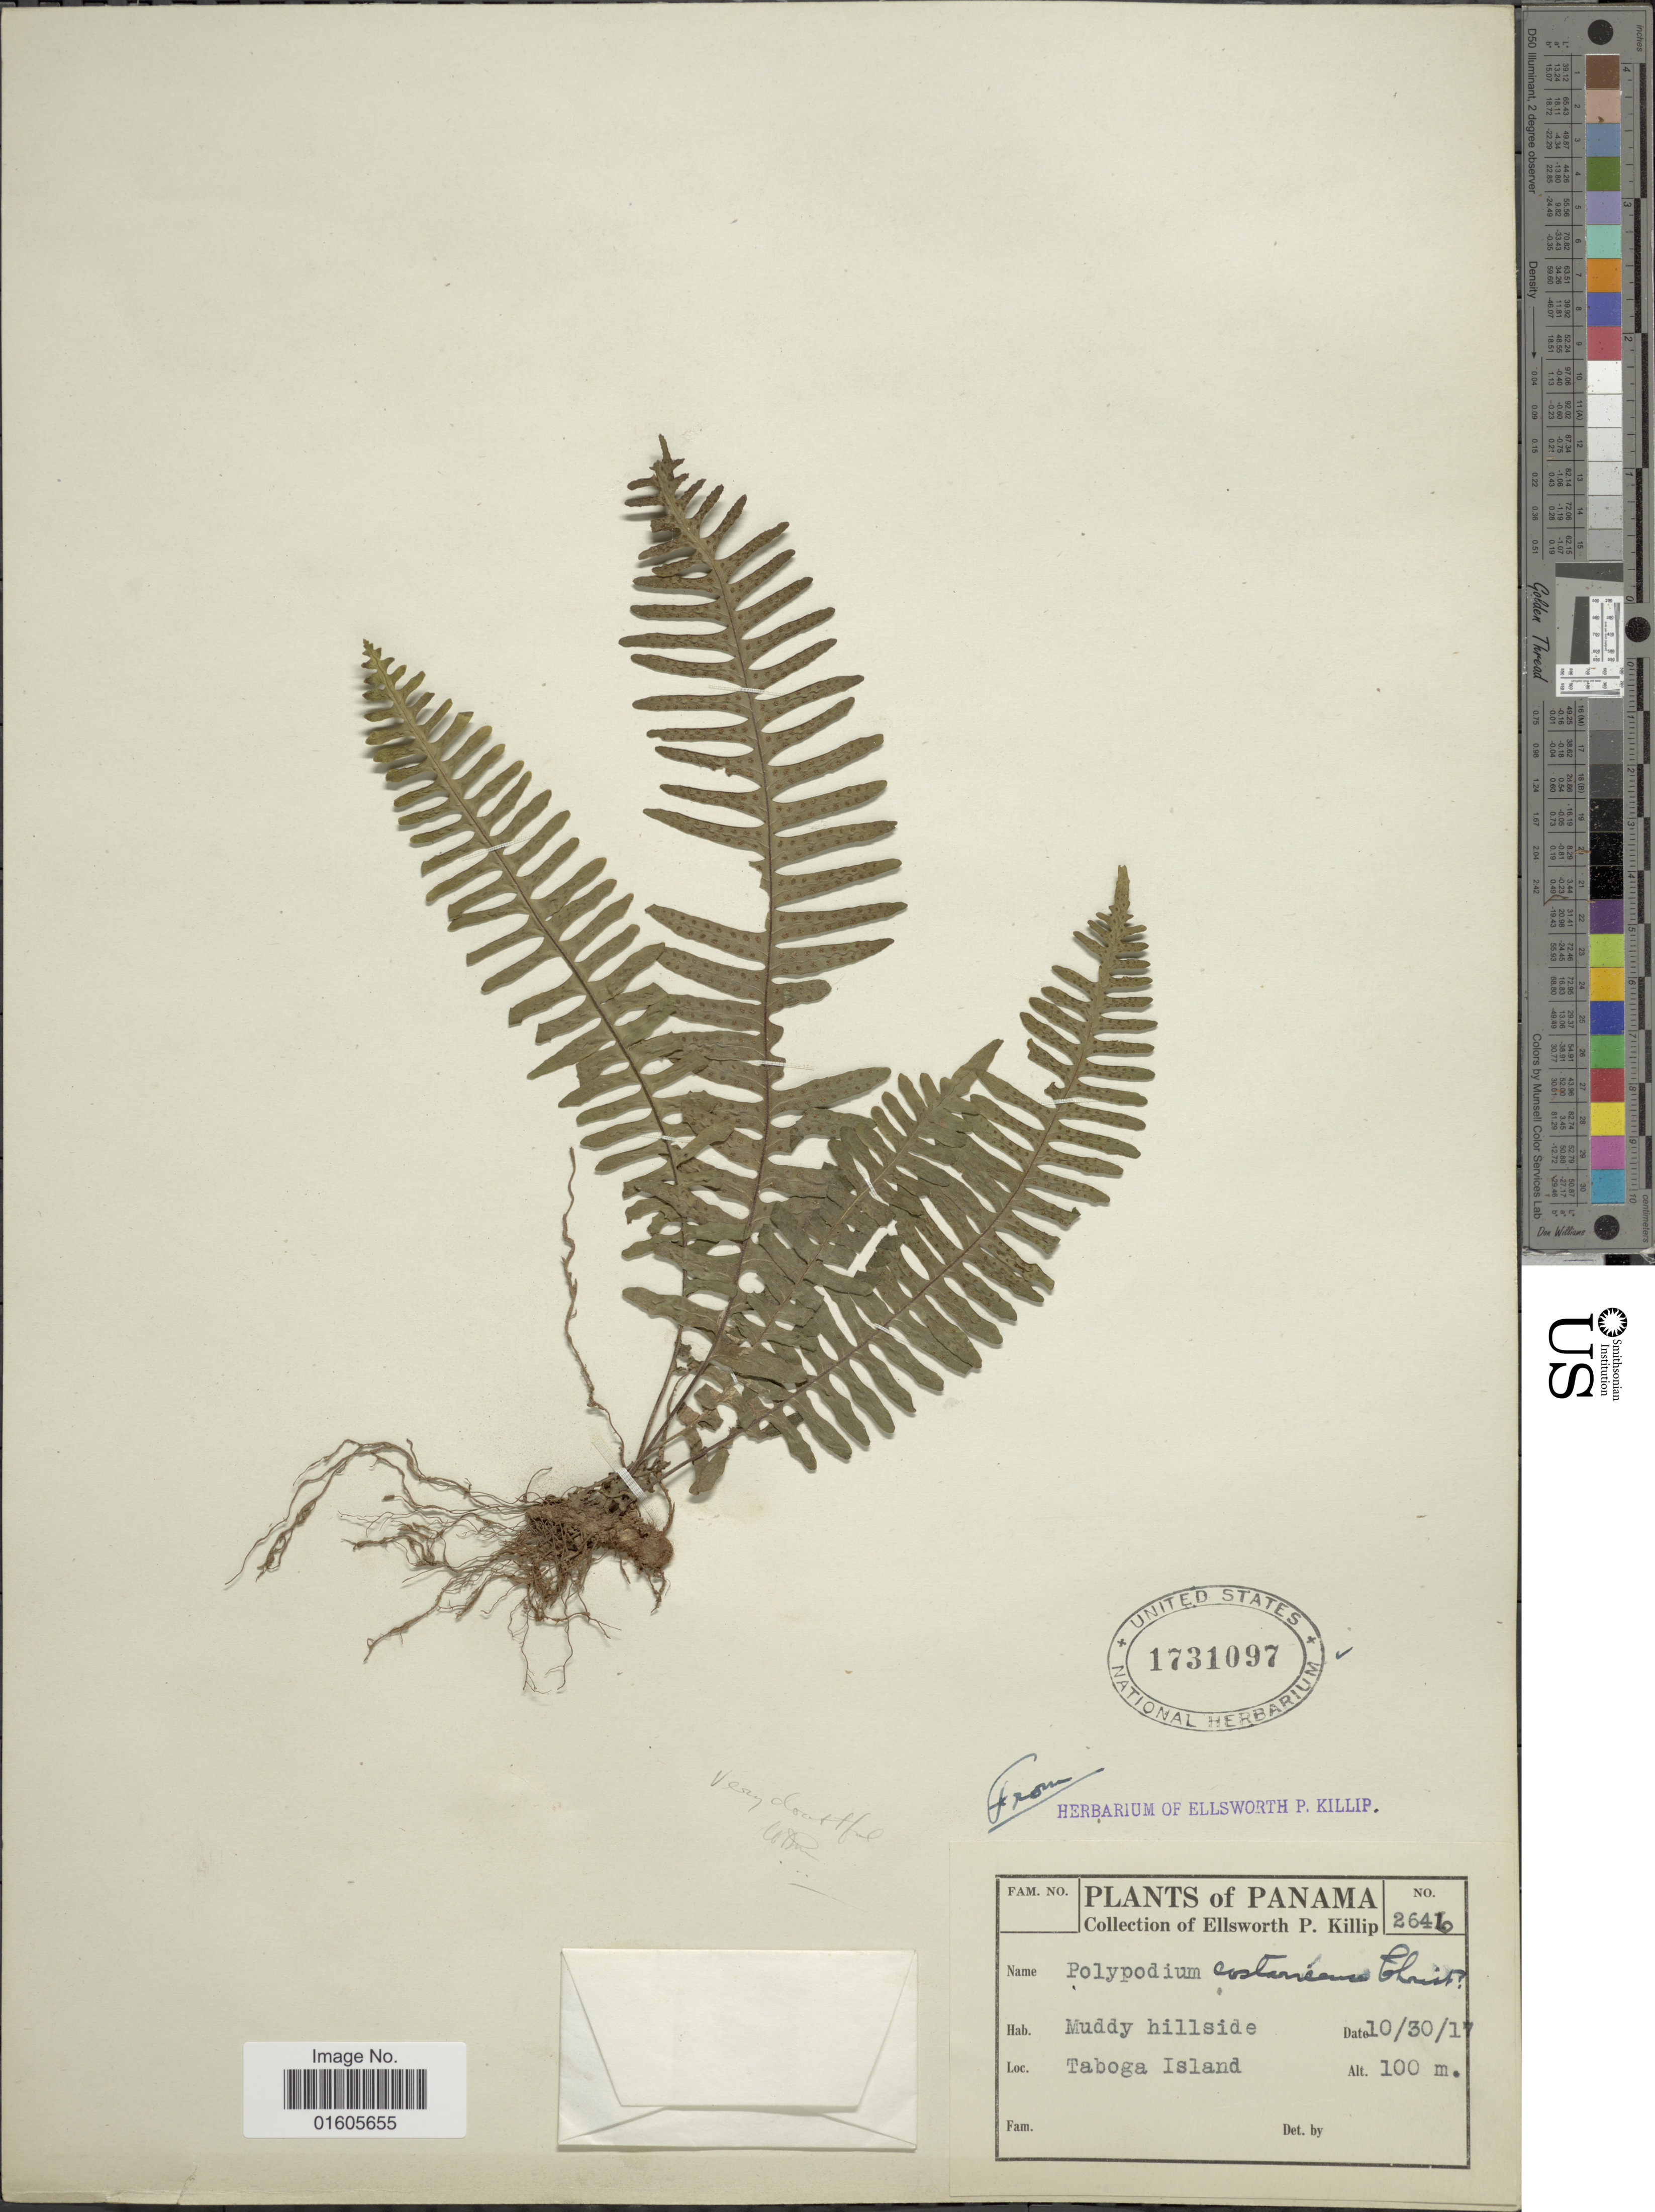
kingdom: Plantae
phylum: Tracheophyta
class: Polypodiopsida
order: Polypodiales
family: Polypodiaceae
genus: Serpocaulon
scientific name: Serpocaulon wagneri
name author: (Mett.) A.R. Sm.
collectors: E. P. Killip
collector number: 2646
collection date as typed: Transcribed d/m/y: 30/10/17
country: Panama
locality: Muddy hillside, Taboga Island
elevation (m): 100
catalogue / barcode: US 1731097